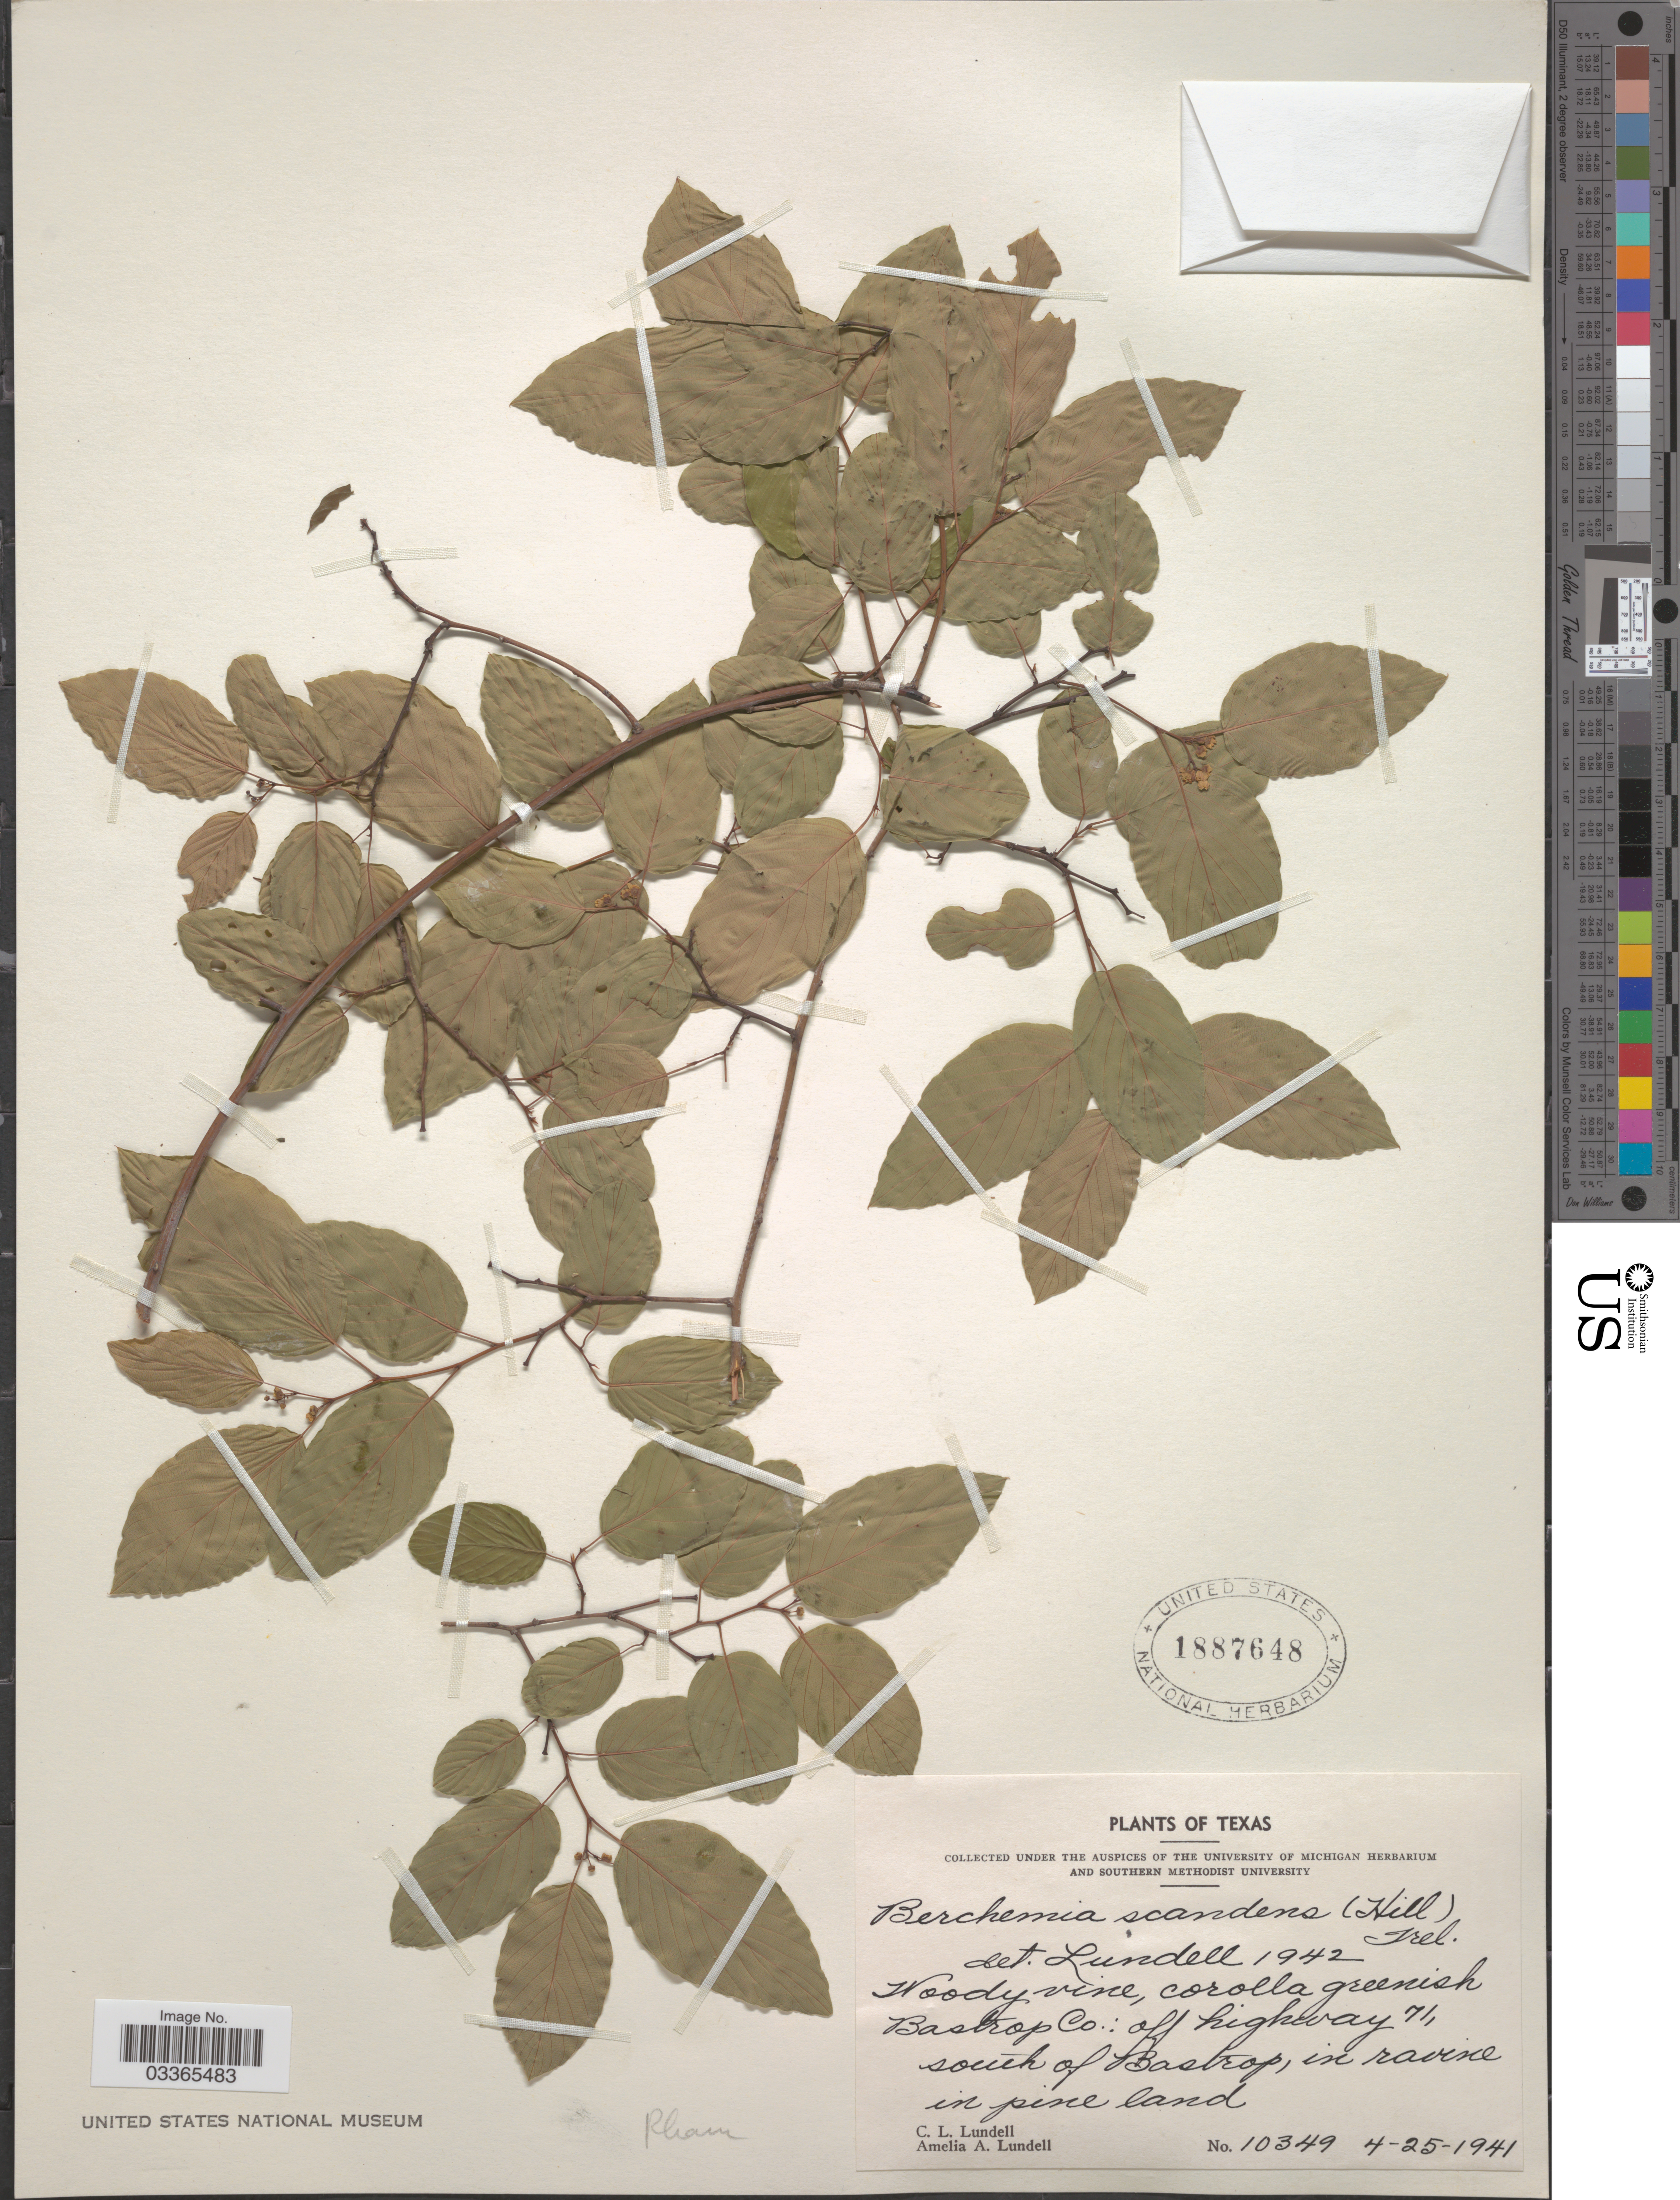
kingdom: Plantae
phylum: Tracheophyta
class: Magnoliopsida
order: Rosales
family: Rhamnaceae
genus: Berchemia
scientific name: Berchemia scandens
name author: (Hill) K. Koch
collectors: C. L. Lundell & A. A. Lundell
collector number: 10349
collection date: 1941-04-25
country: United States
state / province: Texas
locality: Bastrop Co.: off highway 71, south of Bastrop.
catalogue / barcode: US 1887648